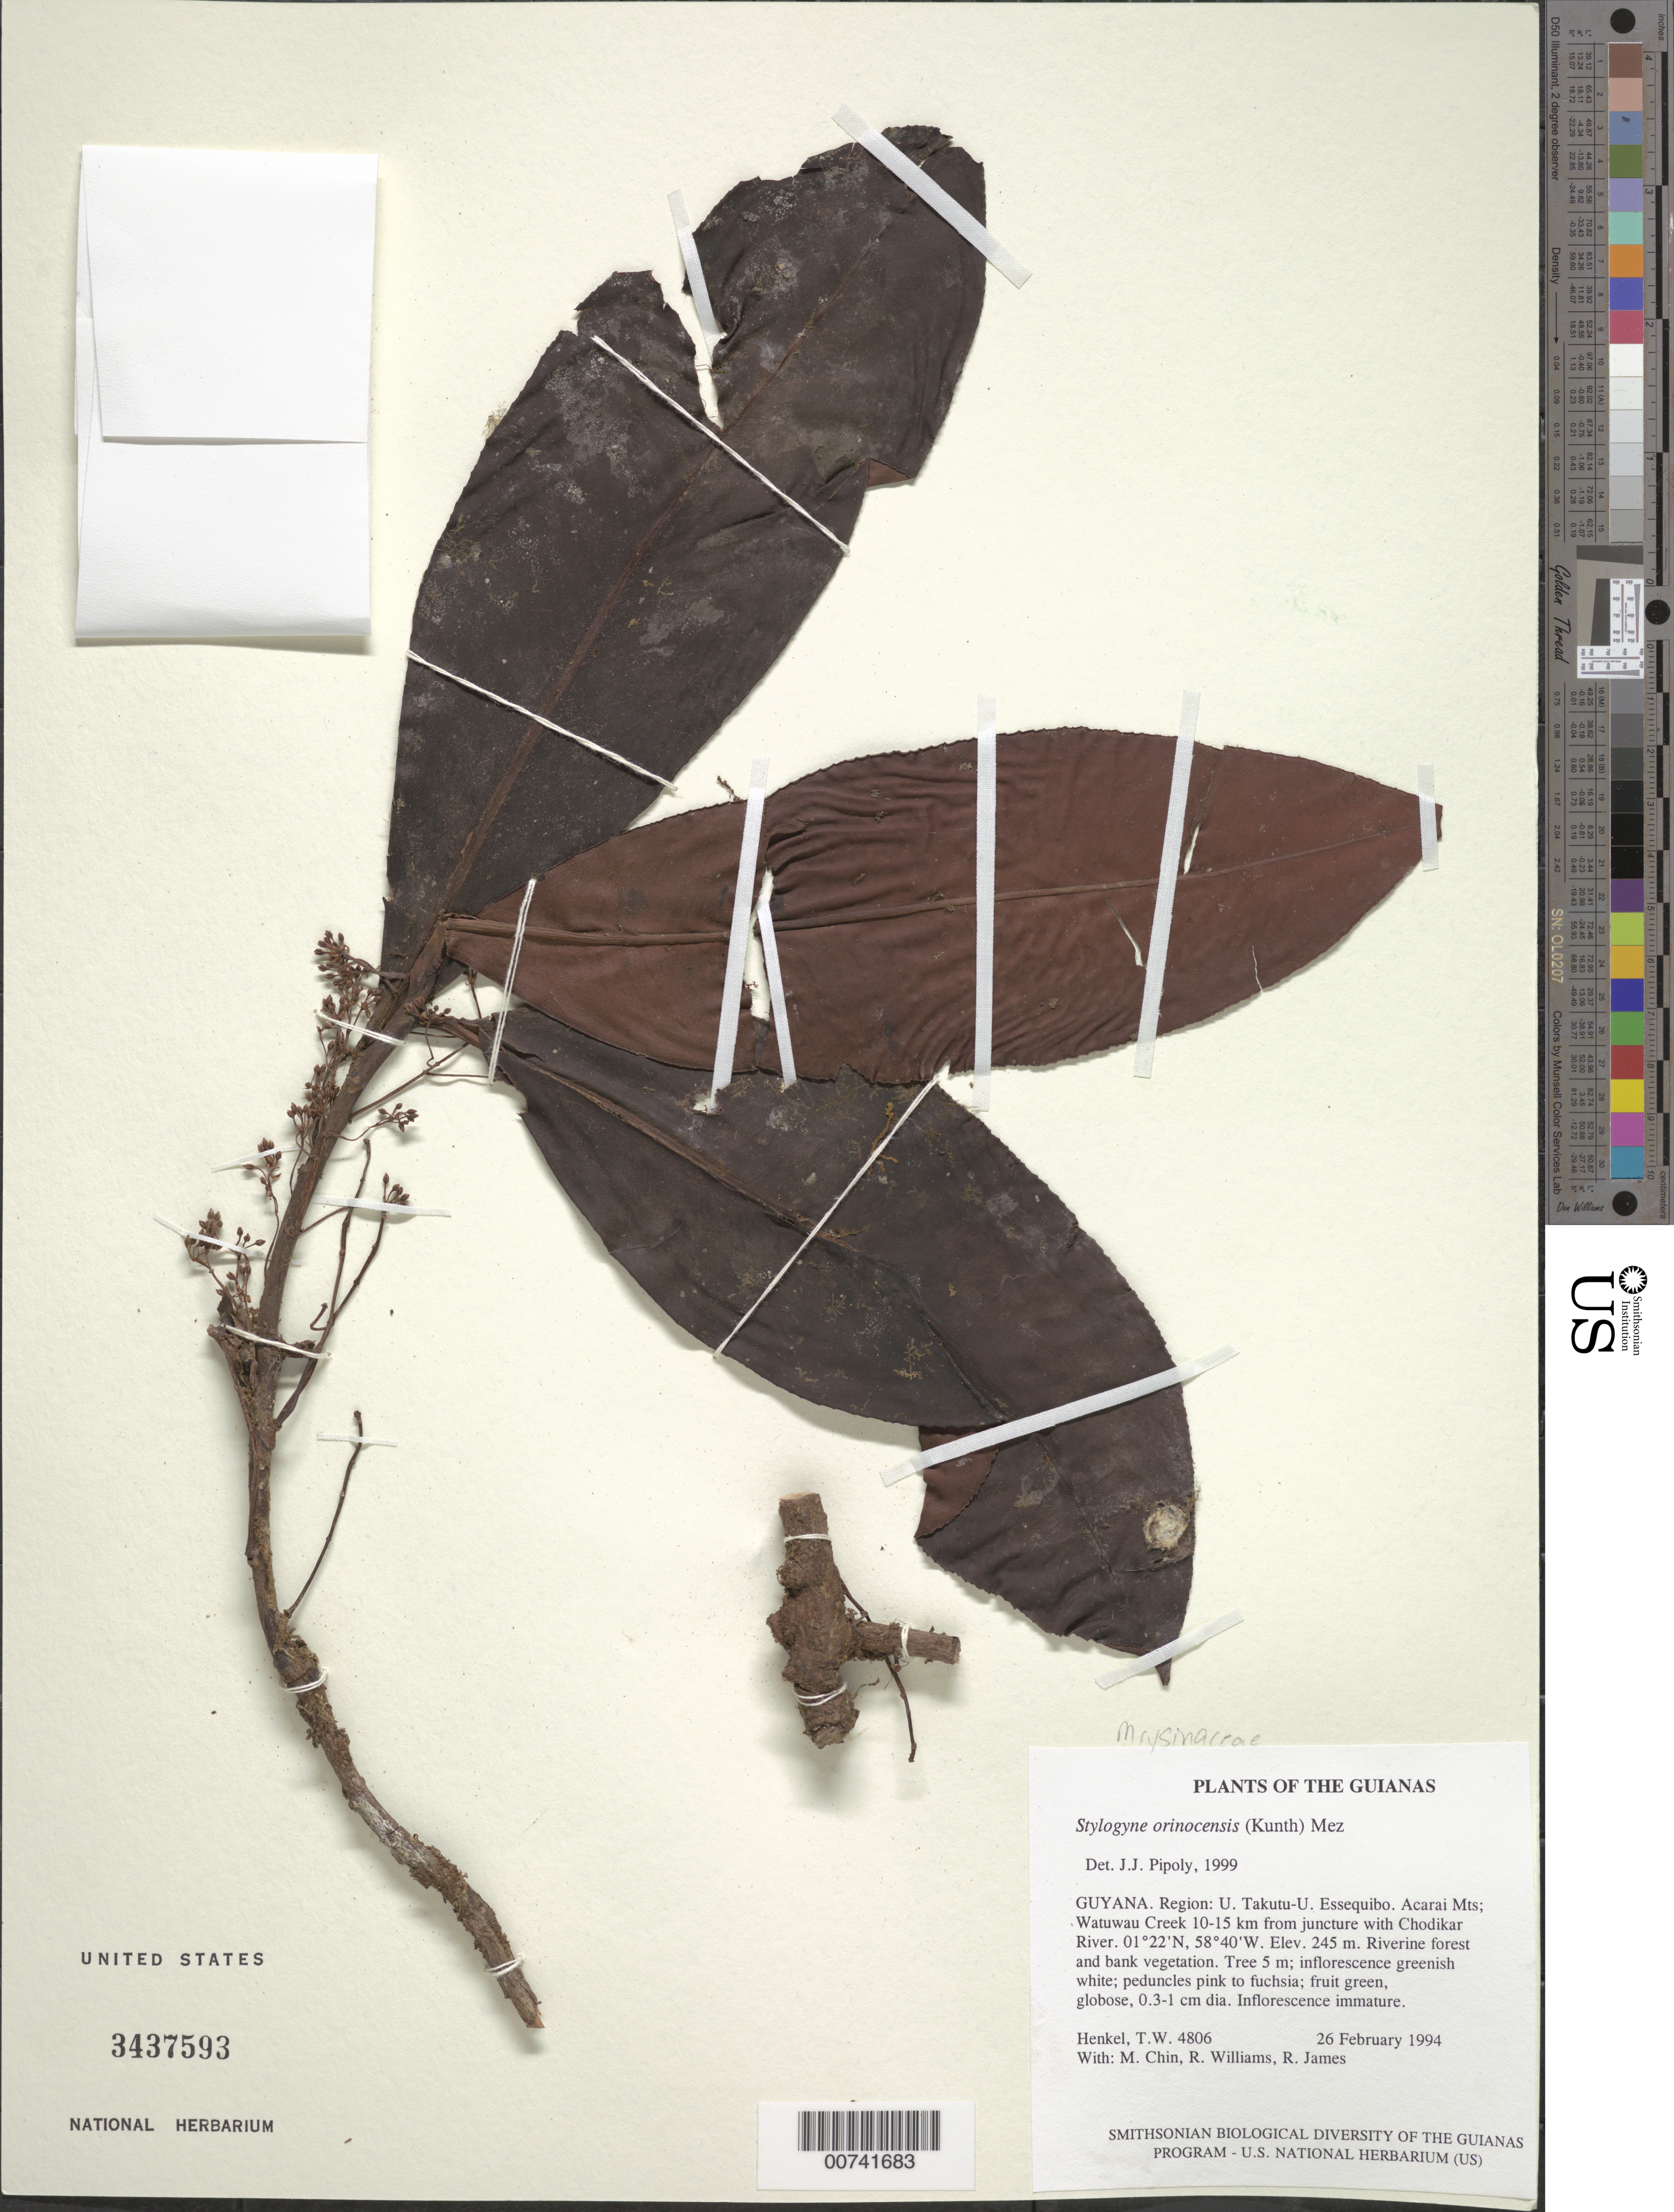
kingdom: Plantae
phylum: Tracheophyta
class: Magnoliopsida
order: Ericales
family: Primulaceae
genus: Stylogyne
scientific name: Stylogyne orinocensis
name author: (Kunth) Mez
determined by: Pipoly, J. J., III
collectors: T. Henkel, M. Chin, R. Williams & R. James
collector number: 4806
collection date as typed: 26 February 1994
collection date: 1994-02-26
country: Guyana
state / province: U. Takutu-U. Essequibo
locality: Acarai Mts; Watuwau Creek 10-15 km from juncture with Chodikar River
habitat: Riverine forest and bank vegetation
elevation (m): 245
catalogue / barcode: US 3437593